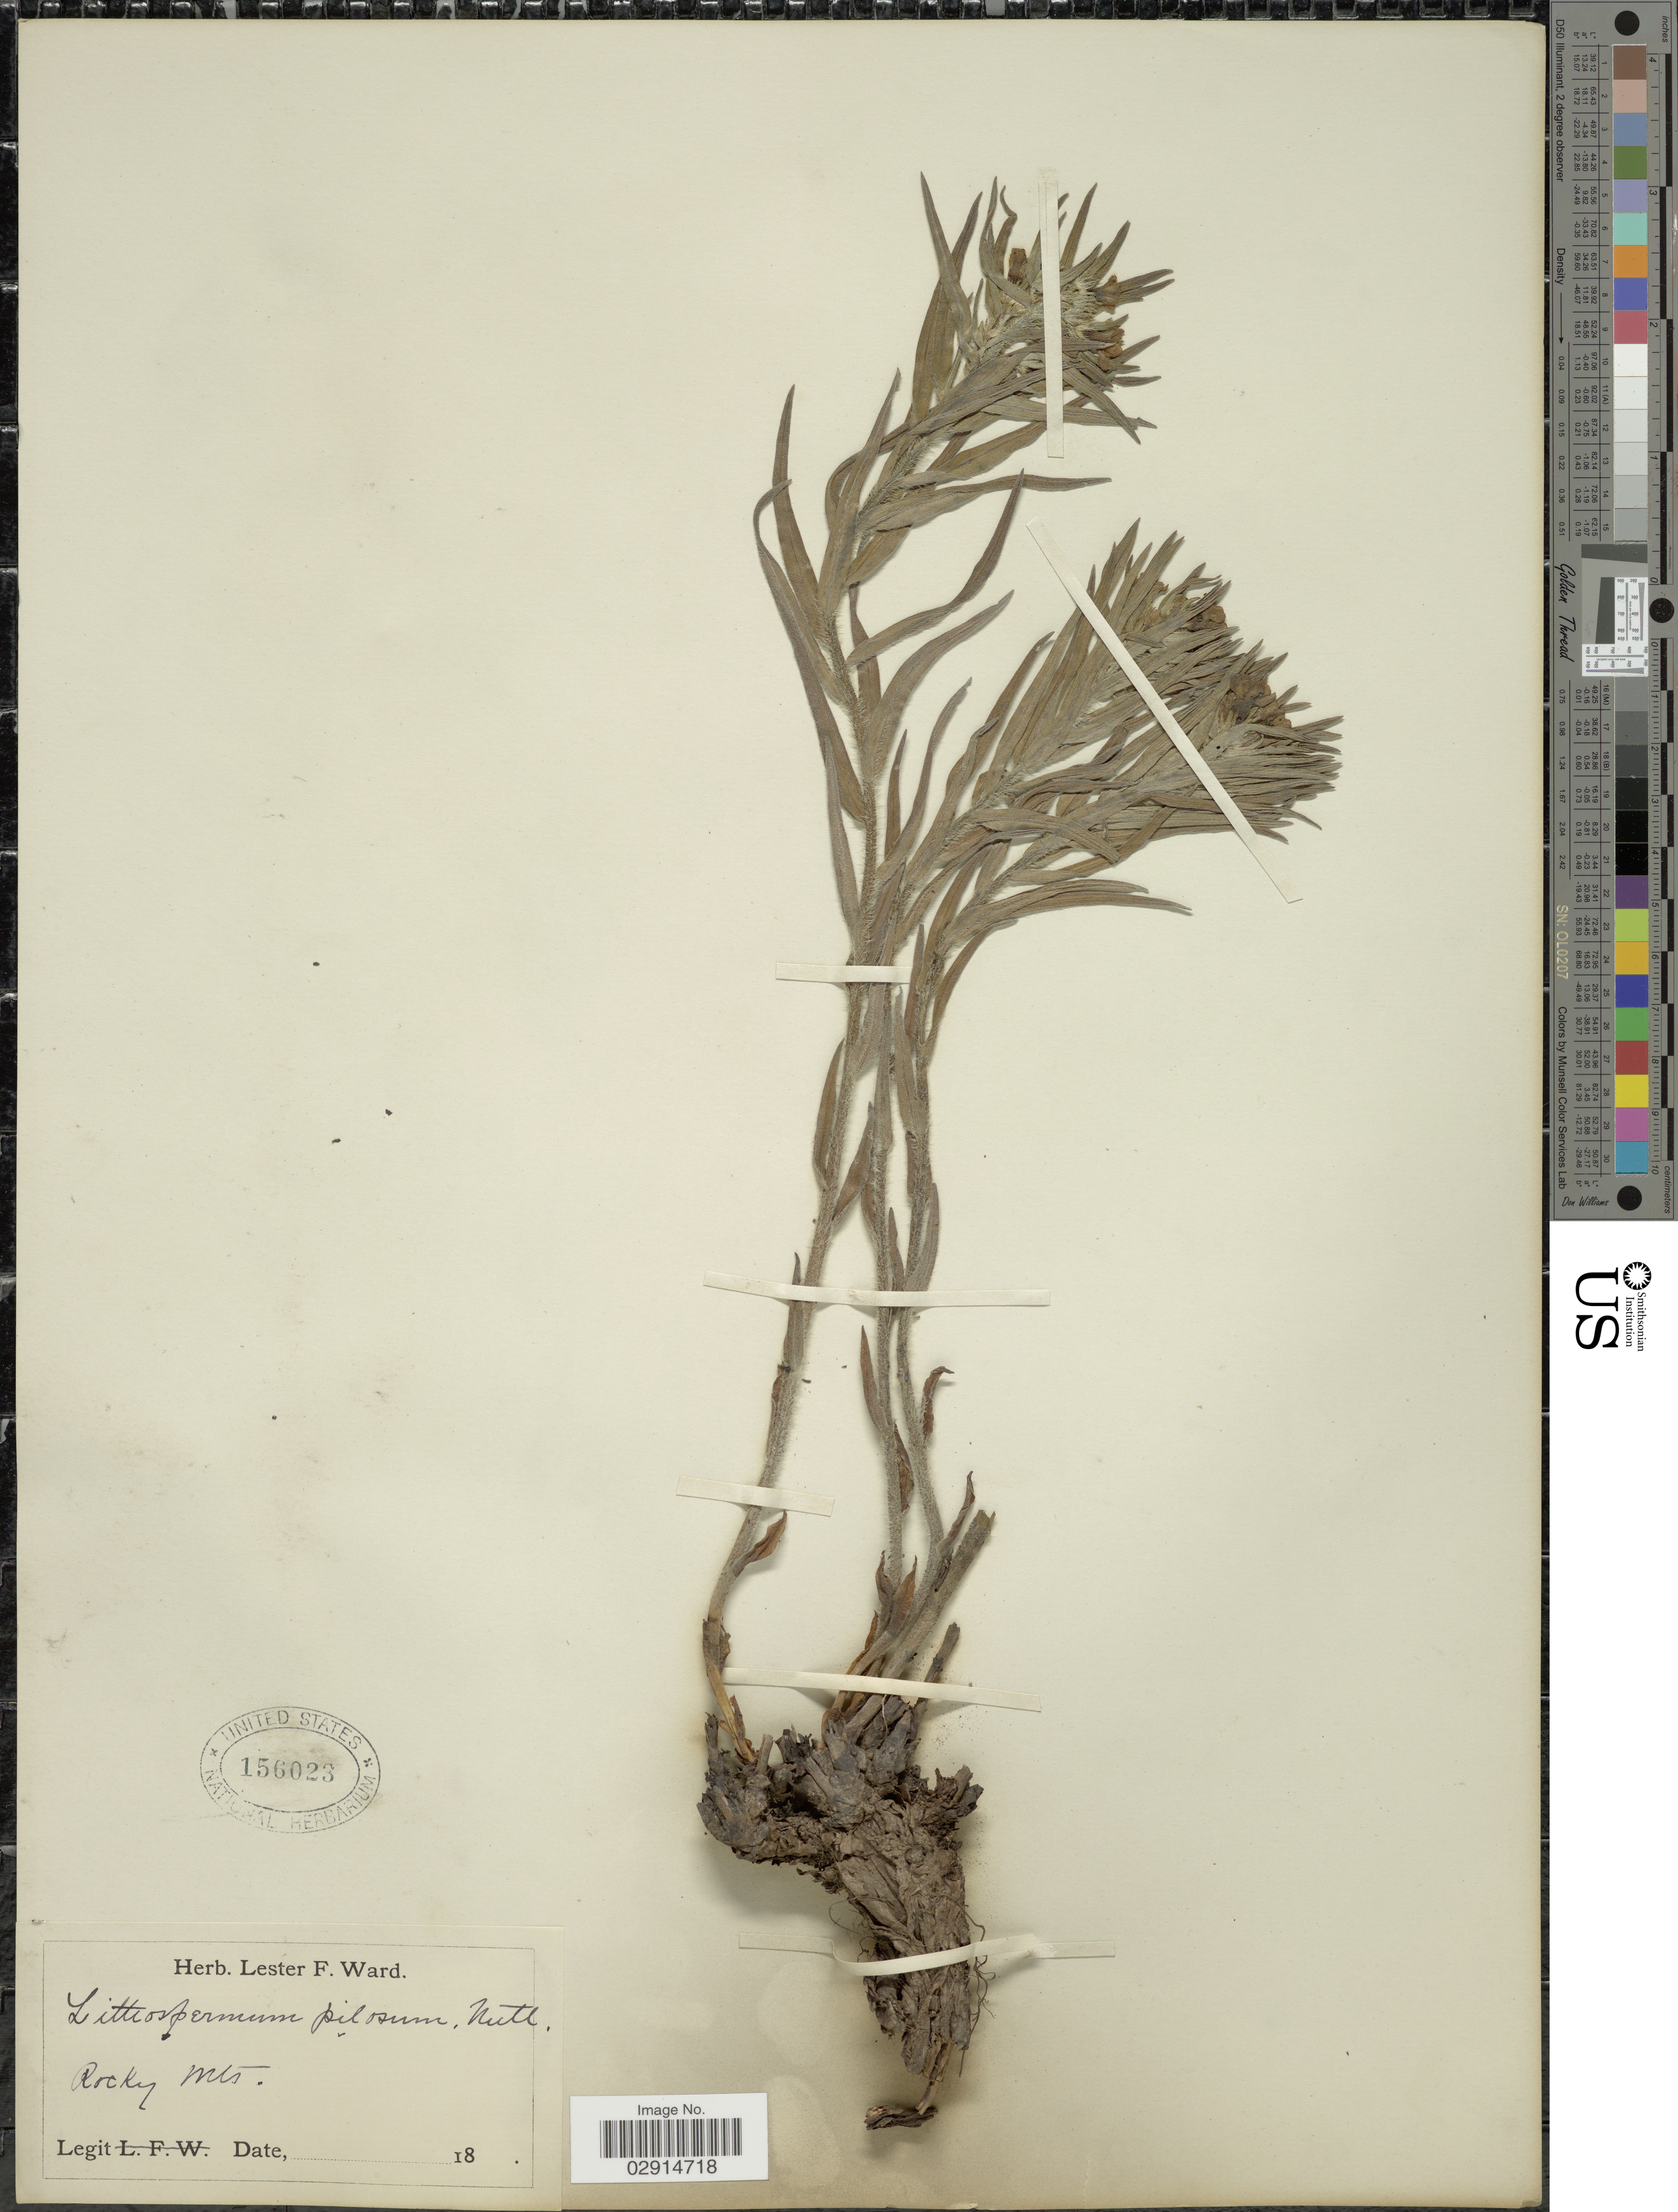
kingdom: Plantae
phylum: Tracheophyta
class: Magnoliopsida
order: Boraginales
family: Boraginaceae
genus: Lithospermum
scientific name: Lithospermum ruderale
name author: Douglas ex Lehm.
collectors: ex herb. Lester F. Ward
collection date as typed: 18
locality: Rocky Mts.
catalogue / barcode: US 156023